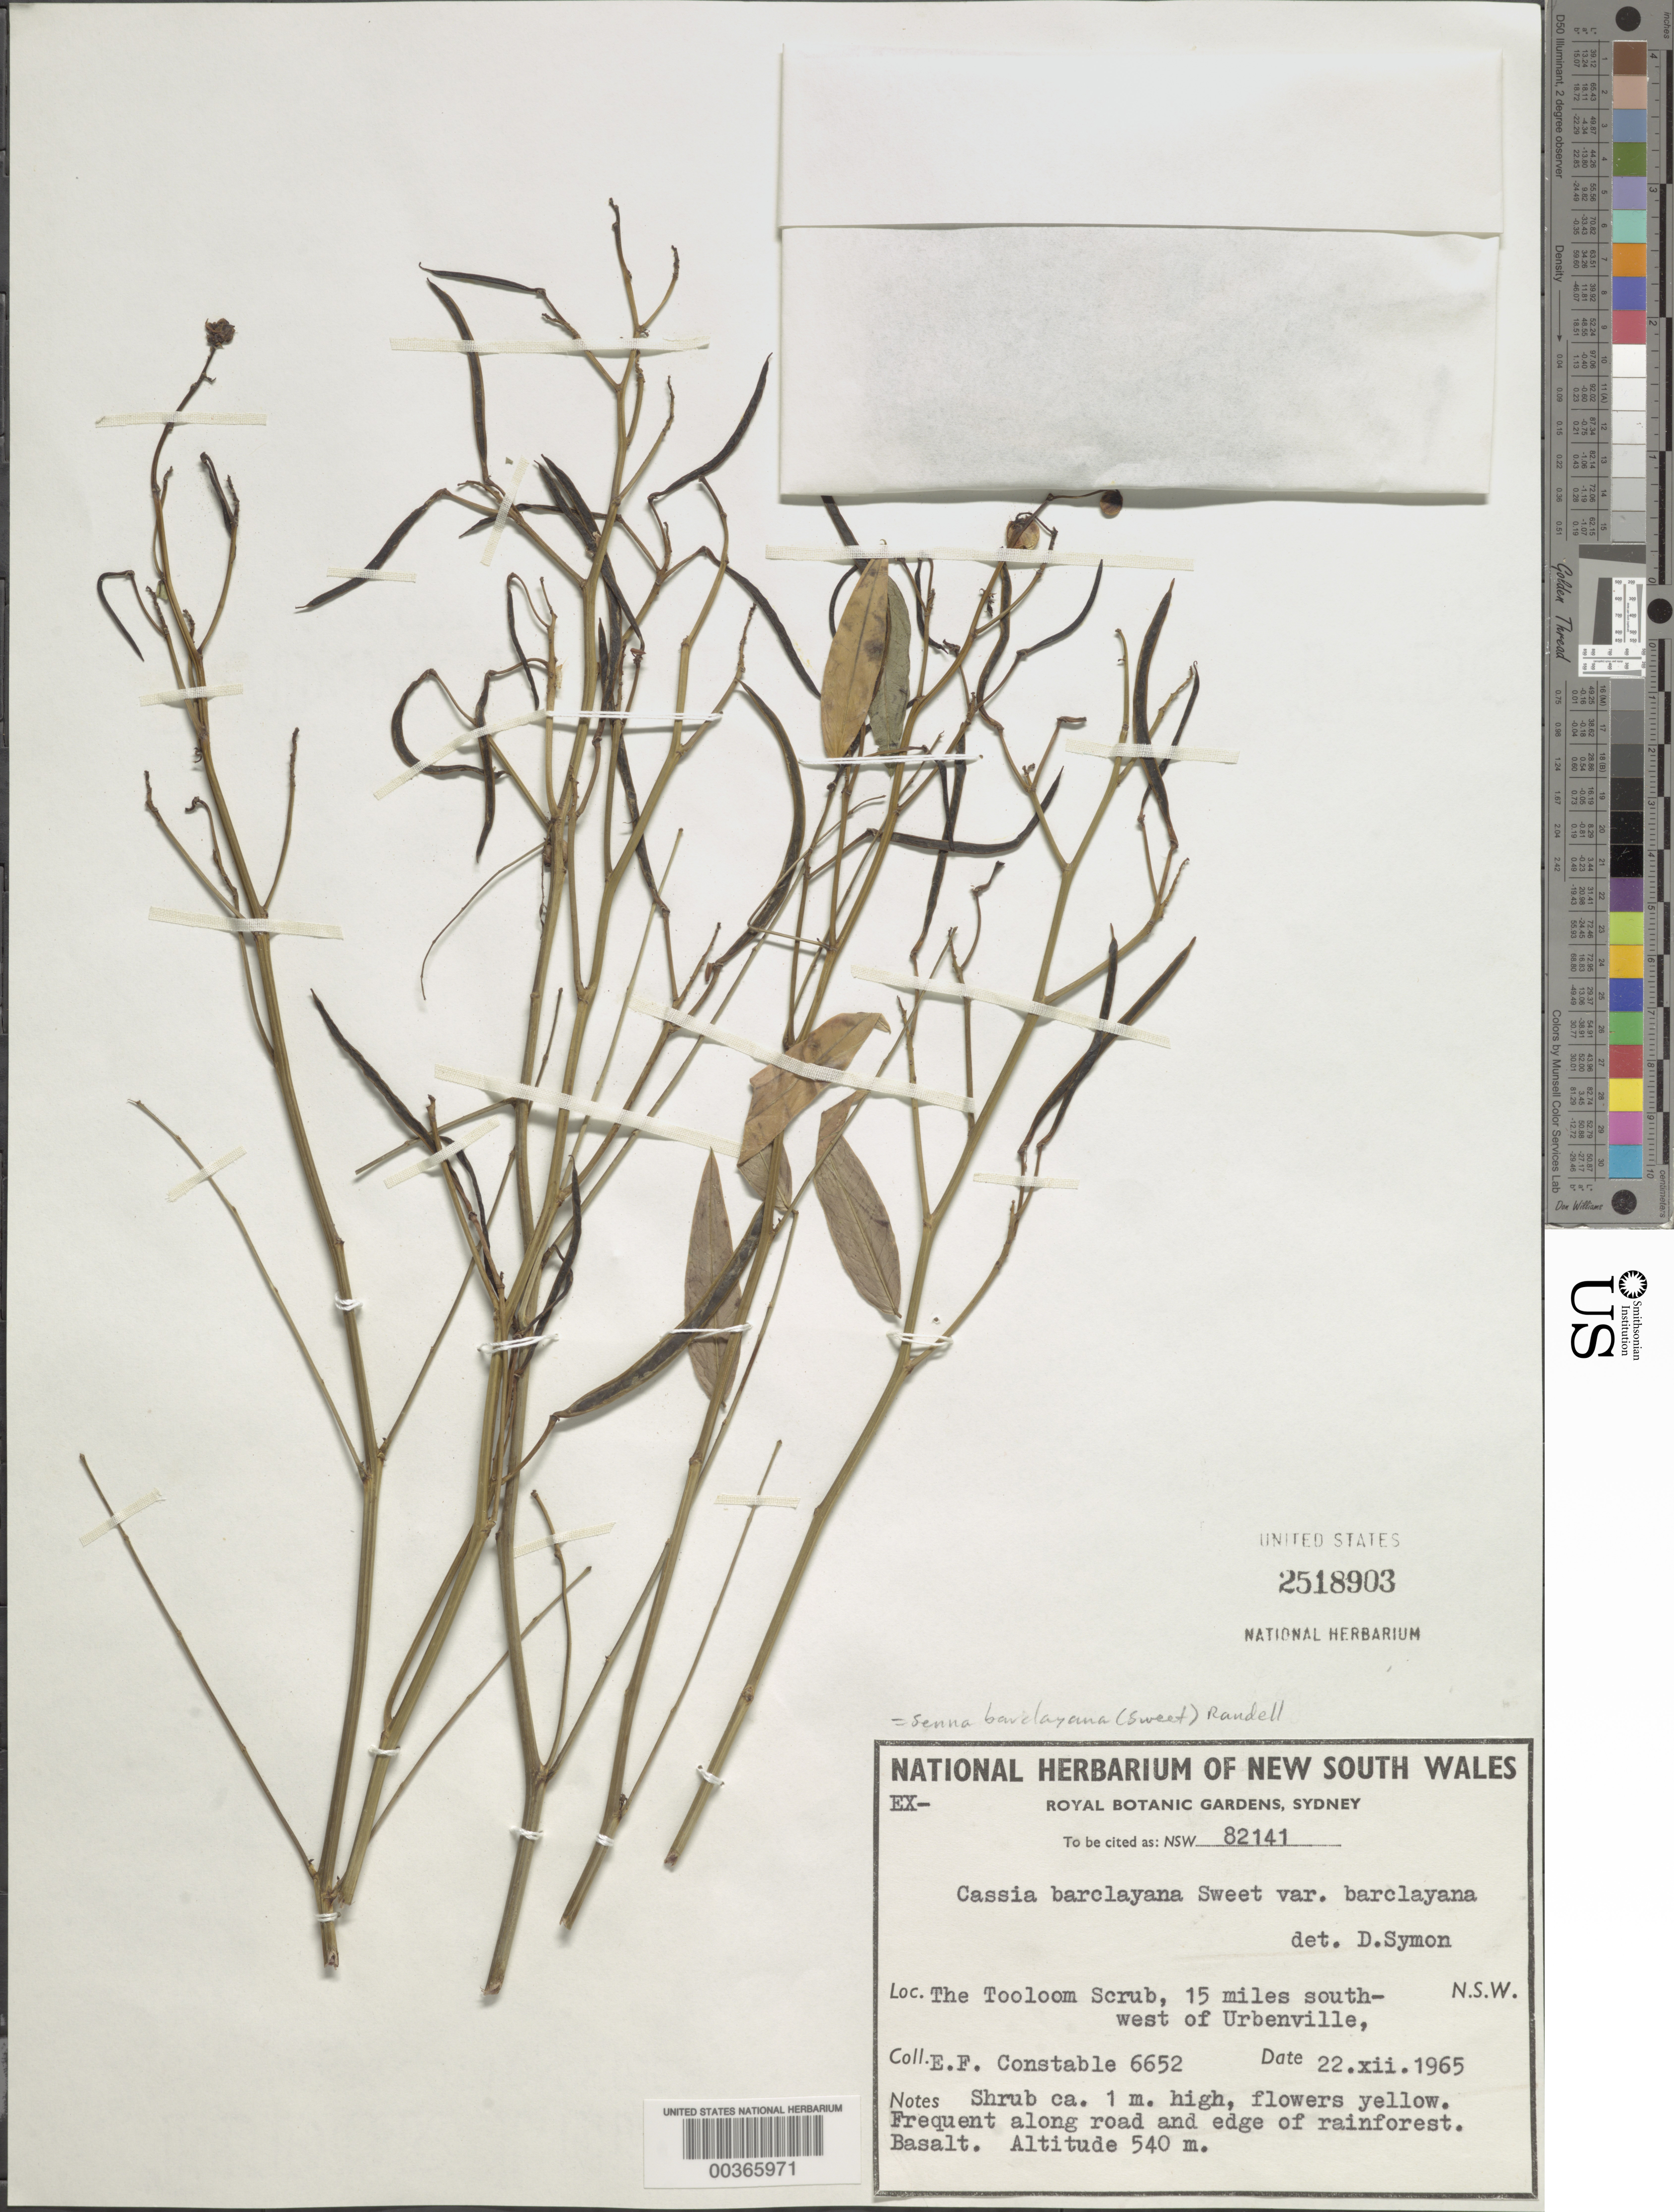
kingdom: Plantae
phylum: Tracheophyta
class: Magnoliopsida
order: Fabales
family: Fabaceae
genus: Senna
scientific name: Senna barclayana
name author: (Sweet) Randell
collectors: E. F. Constable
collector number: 6652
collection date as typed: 22 Dec 1965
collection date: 1965-12-22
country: Australia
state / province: New South Wales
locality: The tooloom scrub, 15 mi sw of urbenville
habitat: Along road and edge of rainforest; basalt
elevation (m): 540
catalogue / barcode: US 2518903